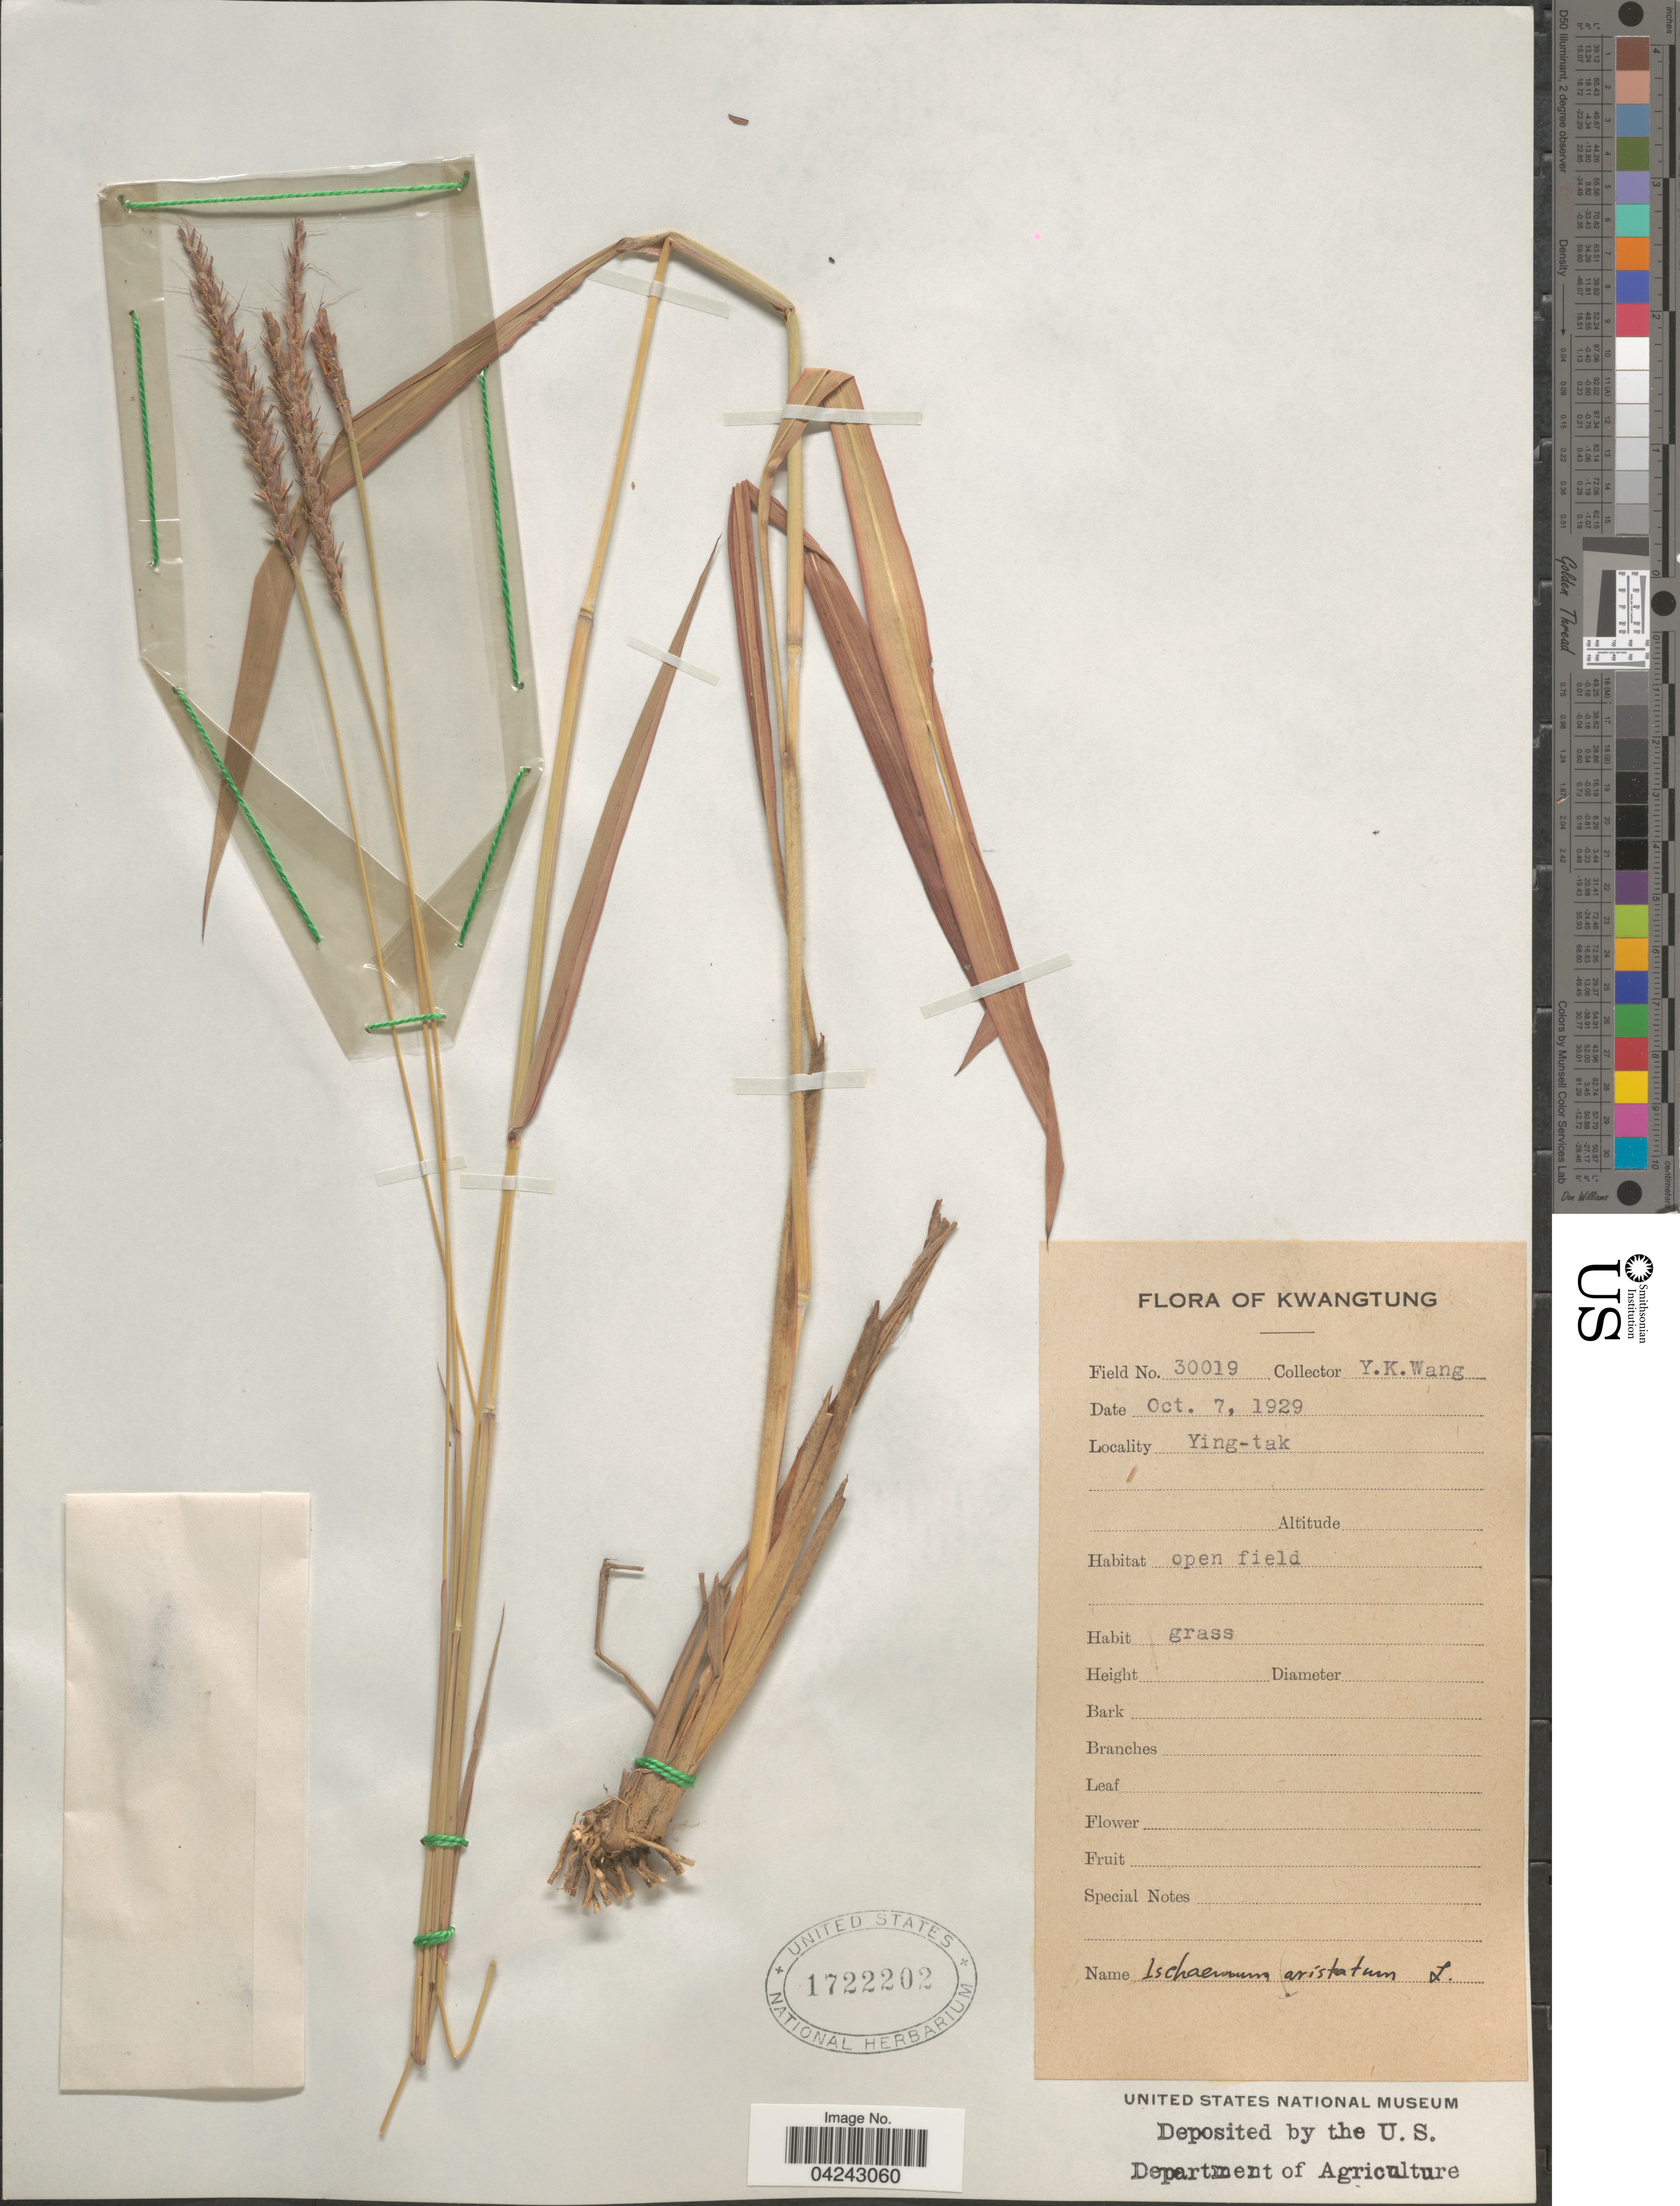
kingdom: Plantae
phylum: Tracheophyta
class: Liliopsida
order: Poales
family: Poaceae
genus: Ischaemum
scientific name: Ischaemum aristatum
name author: L.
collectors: Y. Wang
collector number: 30019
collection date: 1929-10-07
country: China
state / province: Guangdong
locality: Kwangtung.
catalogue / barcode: US 1722202